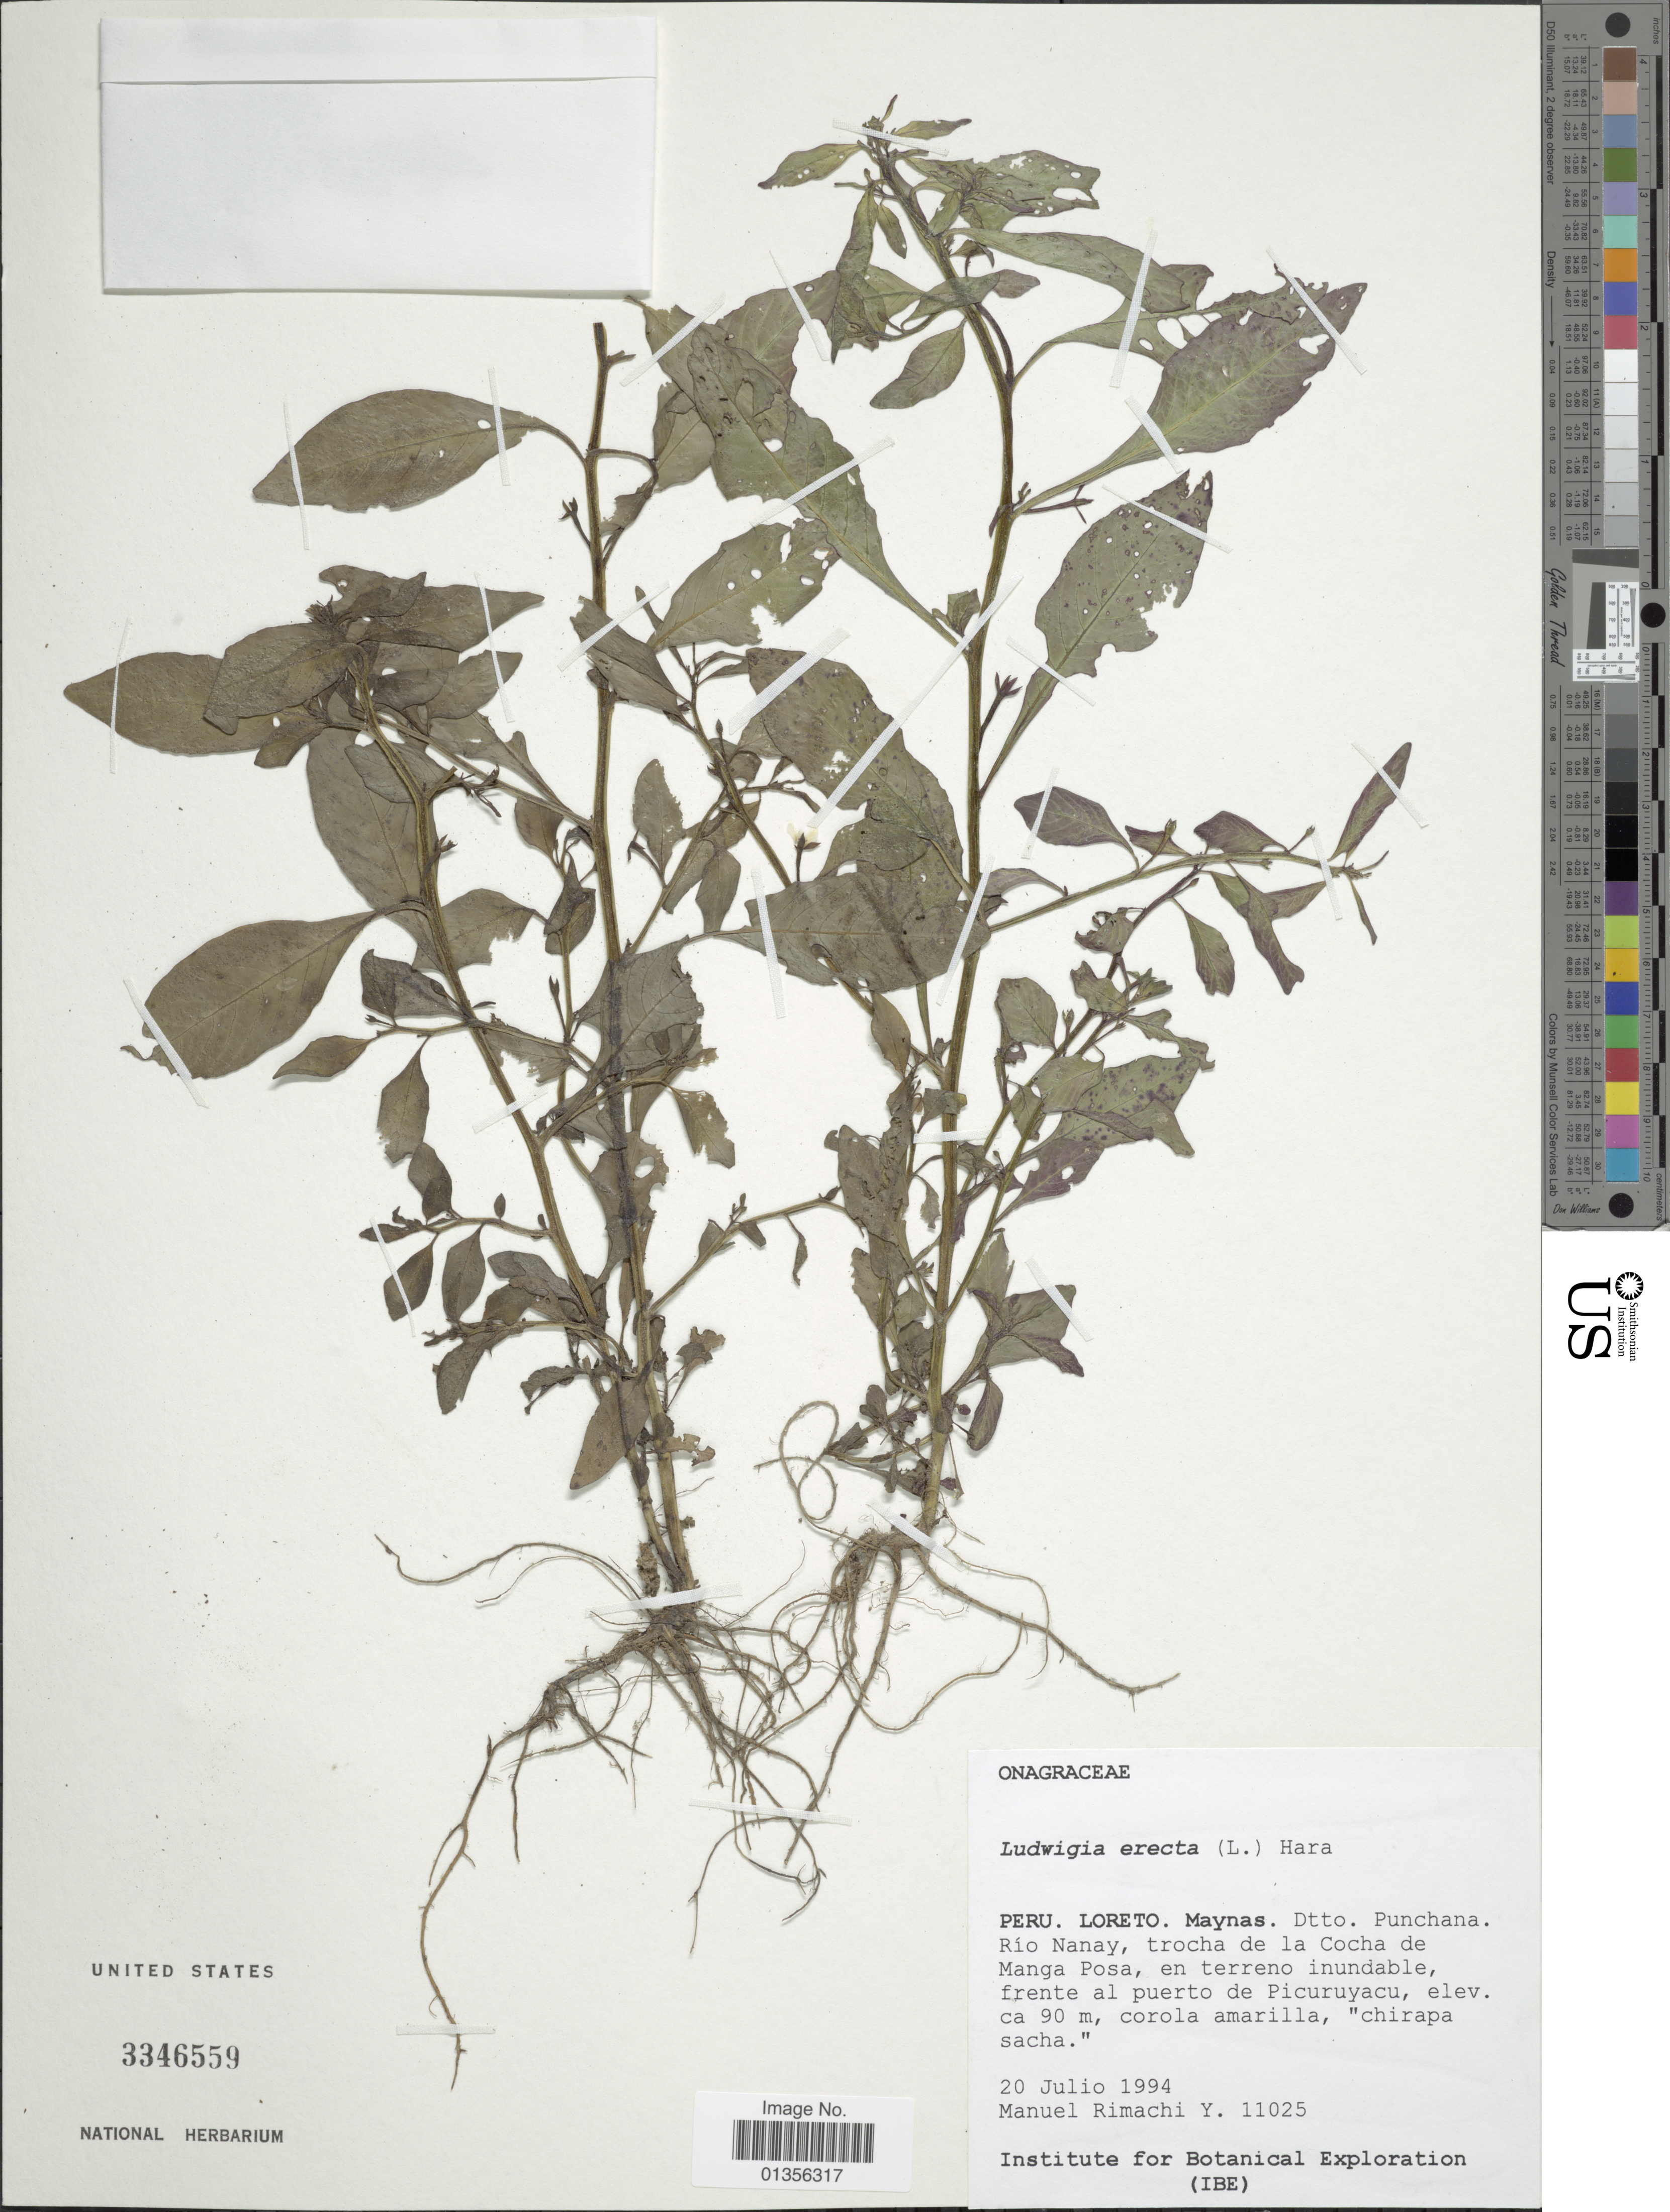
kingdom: Plantae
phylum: Tracheophyta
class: Magnoliopsida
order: Myrtales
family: Onagraceae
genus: Ludwigia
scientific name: Ludwigia erecta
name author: (L.) H. Hara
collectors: M. Rimachi Y.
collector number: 11025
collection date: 1994-07-20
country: Peru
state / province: Loreto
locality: Maynas. Dtto. Punchana. Río Nanay, trocha de la Cocha de Manga Posa, en terreno inundable, frente al puerto de Picuruyacu.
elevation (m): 90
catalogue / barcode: US 3346559